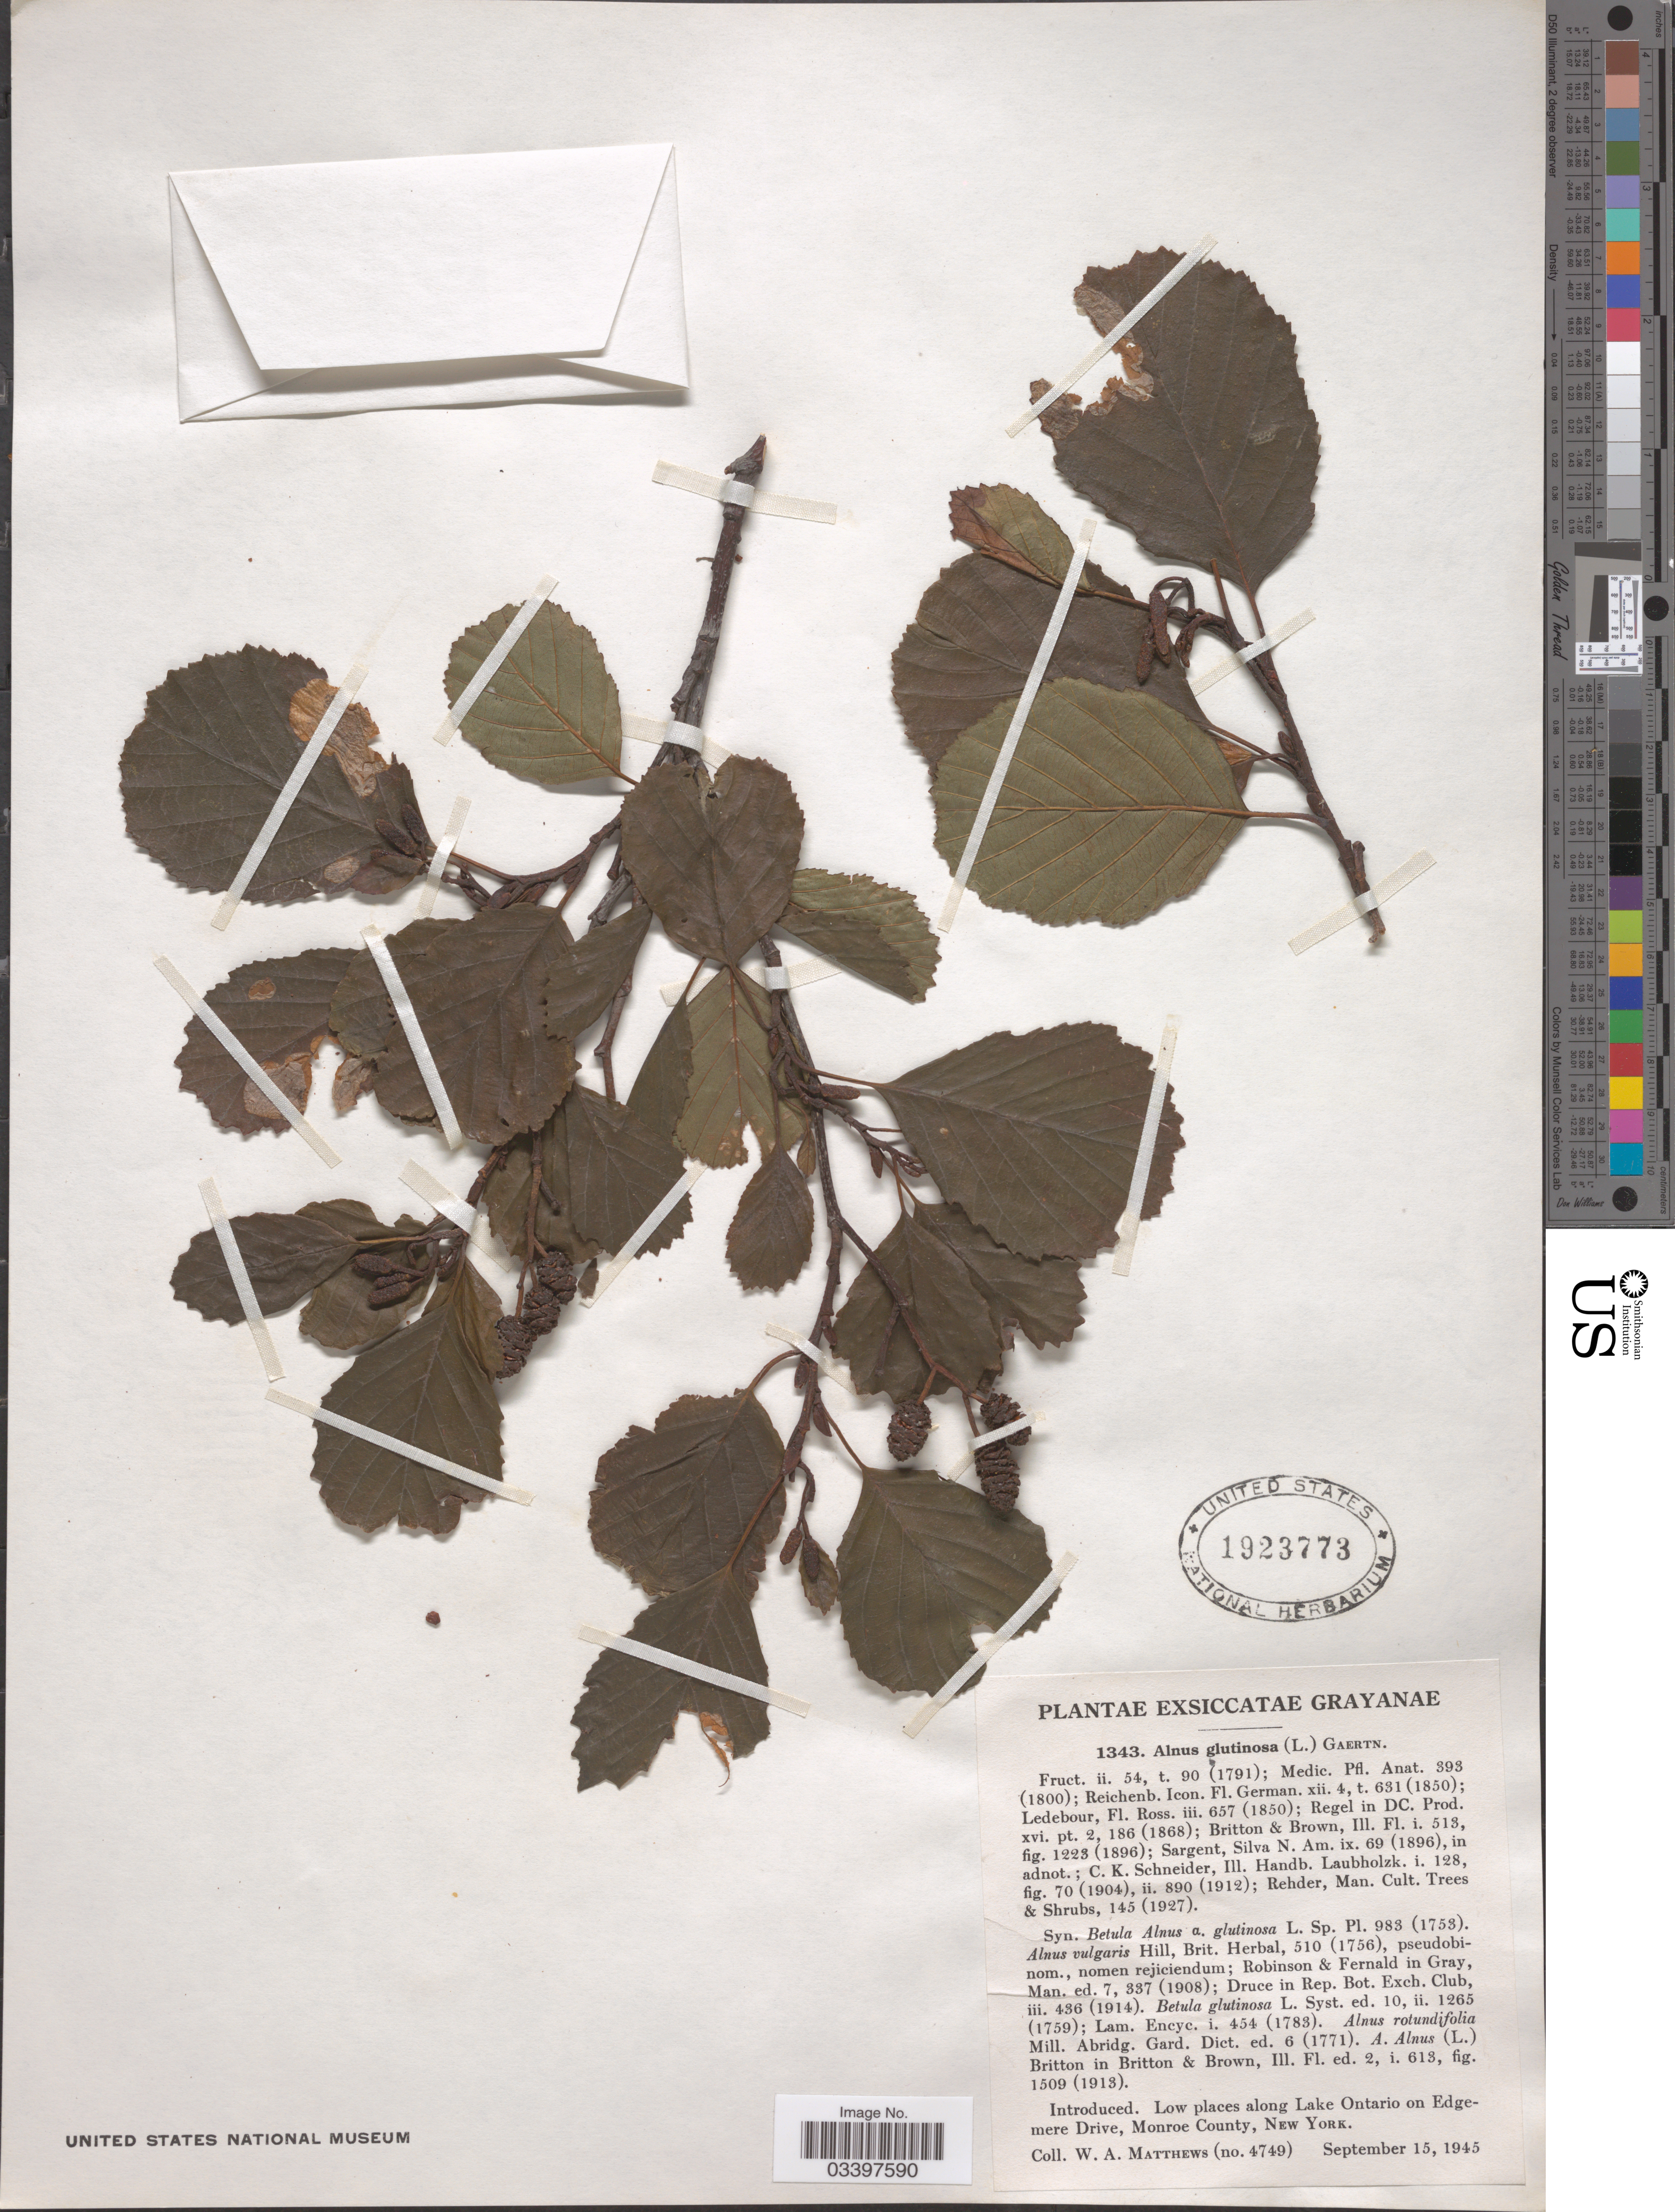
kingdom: Plantae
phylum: Tracheophyta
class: Magnoliopsida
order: Fagales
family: Betulaceae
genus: Alnus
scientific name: Alnus glutinosa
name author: (L.) Gaertn.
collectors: W. Matthews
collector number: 4749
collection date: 1945-09-15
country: United States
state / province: New York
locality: Low places along Lake Ontario on Edge-mere Drive, Monroe County.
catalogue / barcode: US 1923773